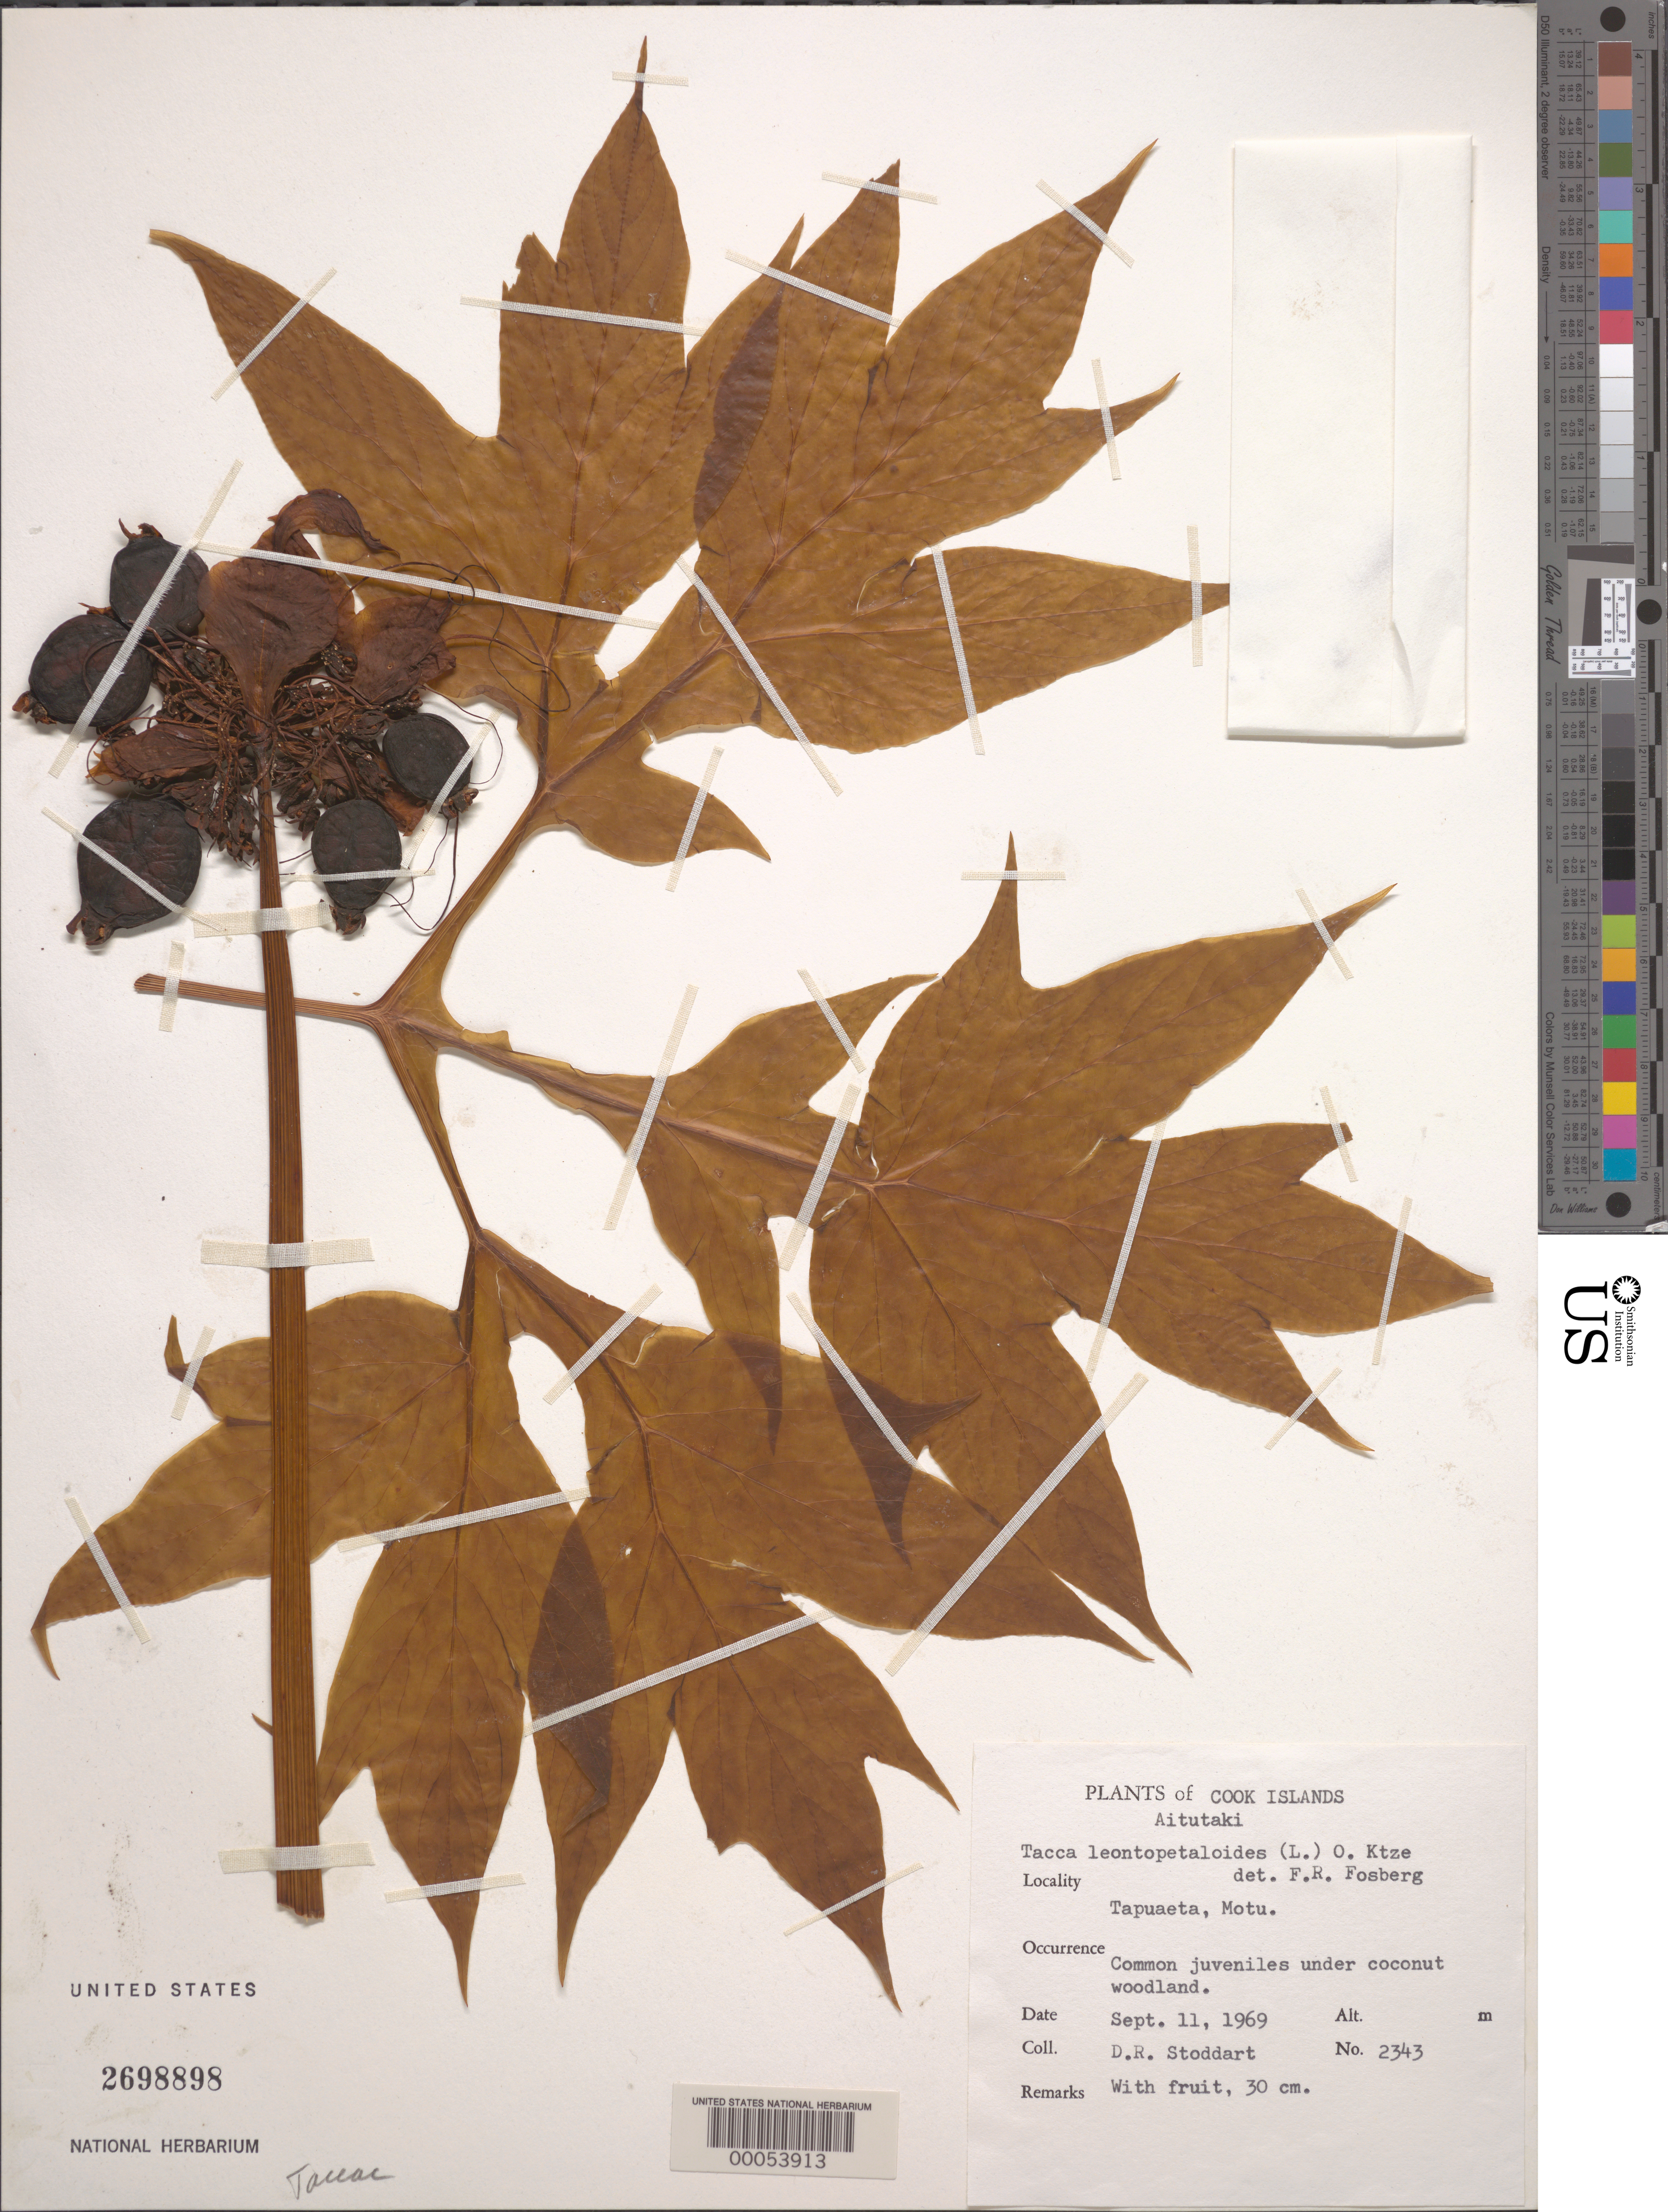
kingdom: Plantae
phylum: Tracheophyta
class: Liliopsida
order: Dioscoreales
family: Dioscoreaceae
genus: Tacca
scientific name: Tacca leontopetaloides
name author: (L.) Kuntze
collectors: D. R. Stoddart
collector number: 2343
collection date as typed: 11 Sep 1969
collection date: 1969-09-11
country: Cook Islands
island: Aitutaki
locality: Tapuaeta, Motu [Southern Cook Is.]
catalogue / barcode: US 2698898